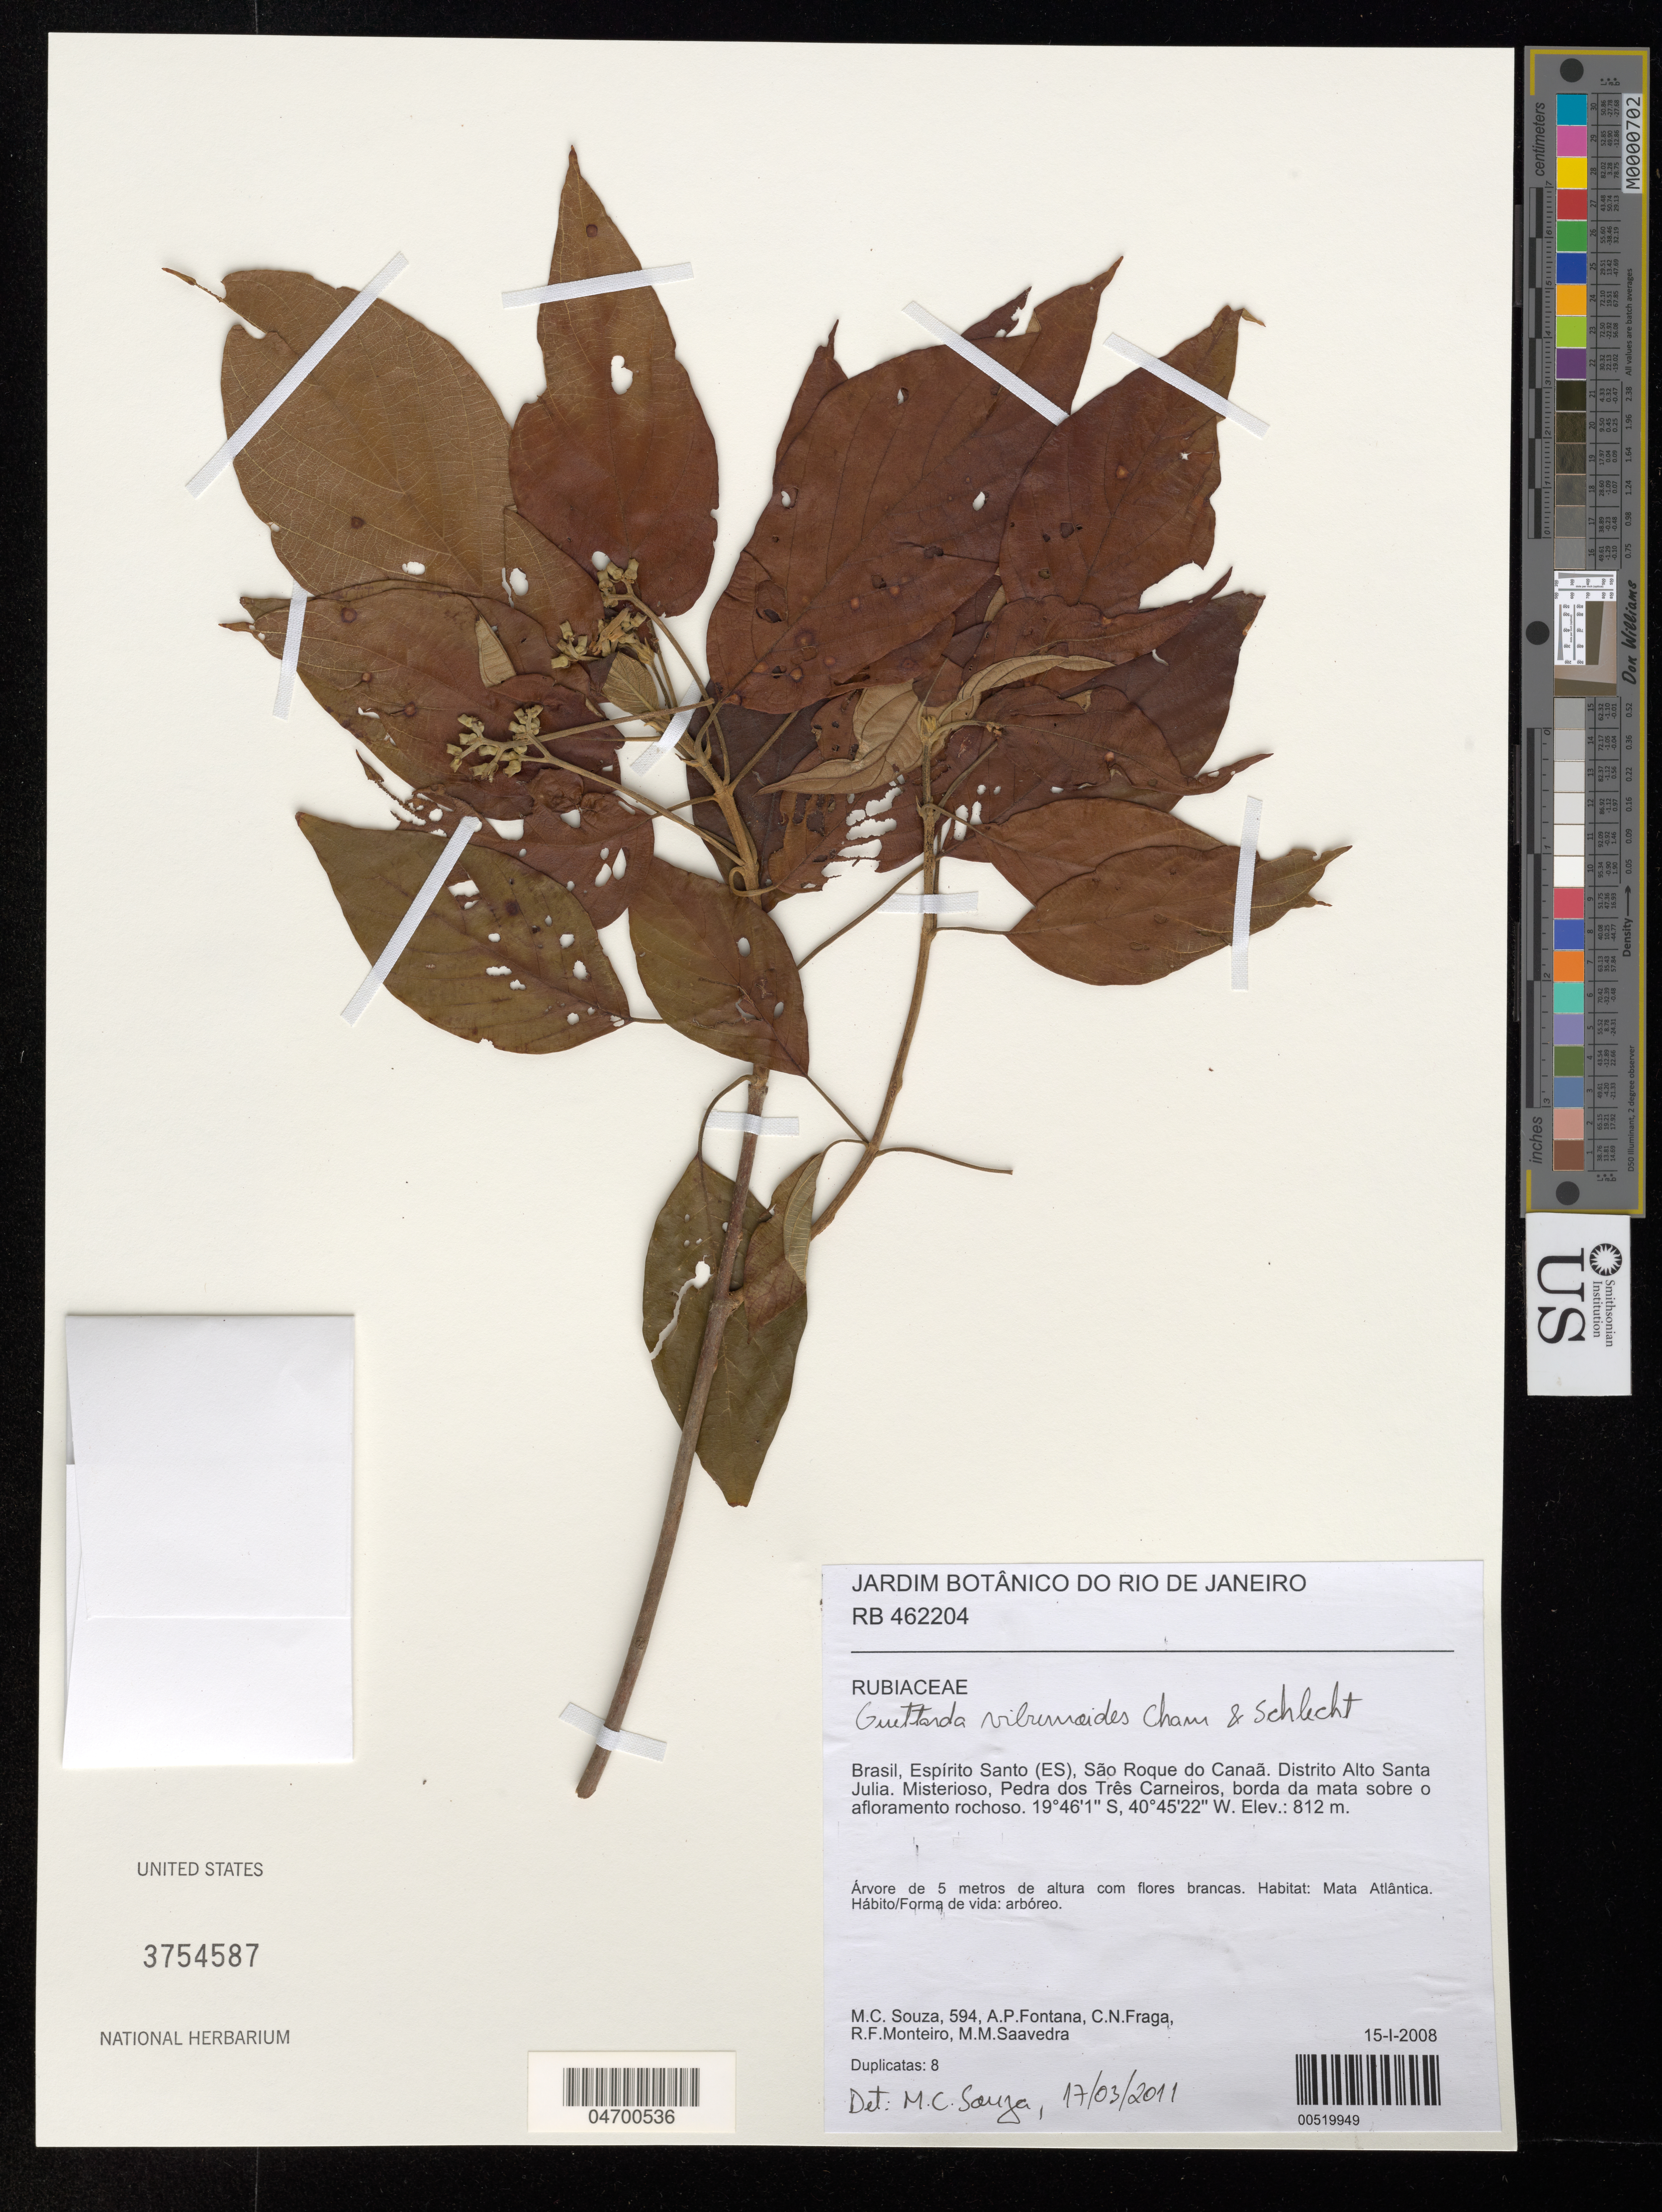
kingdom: Plantae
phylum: Tracheophyta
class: Magnoliopsida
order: Gentianales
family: Rubiaceae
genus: Guettarda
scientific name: Guettarda viburnoides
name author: Cham. & Schltdl.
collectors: M. Souza, A. P. Fontana, C. Fraga & R. F. Monteiro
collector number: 594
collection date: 2008-01-15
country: Brazil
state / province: Espírito Santo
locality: São Roque do Canaã. Distrito Alto Santa Julia. Misterioso, Pedra dos Três Carneiros, borda da mata sobre o afloramento rochoso.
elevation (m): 812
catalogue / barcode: US 3754587